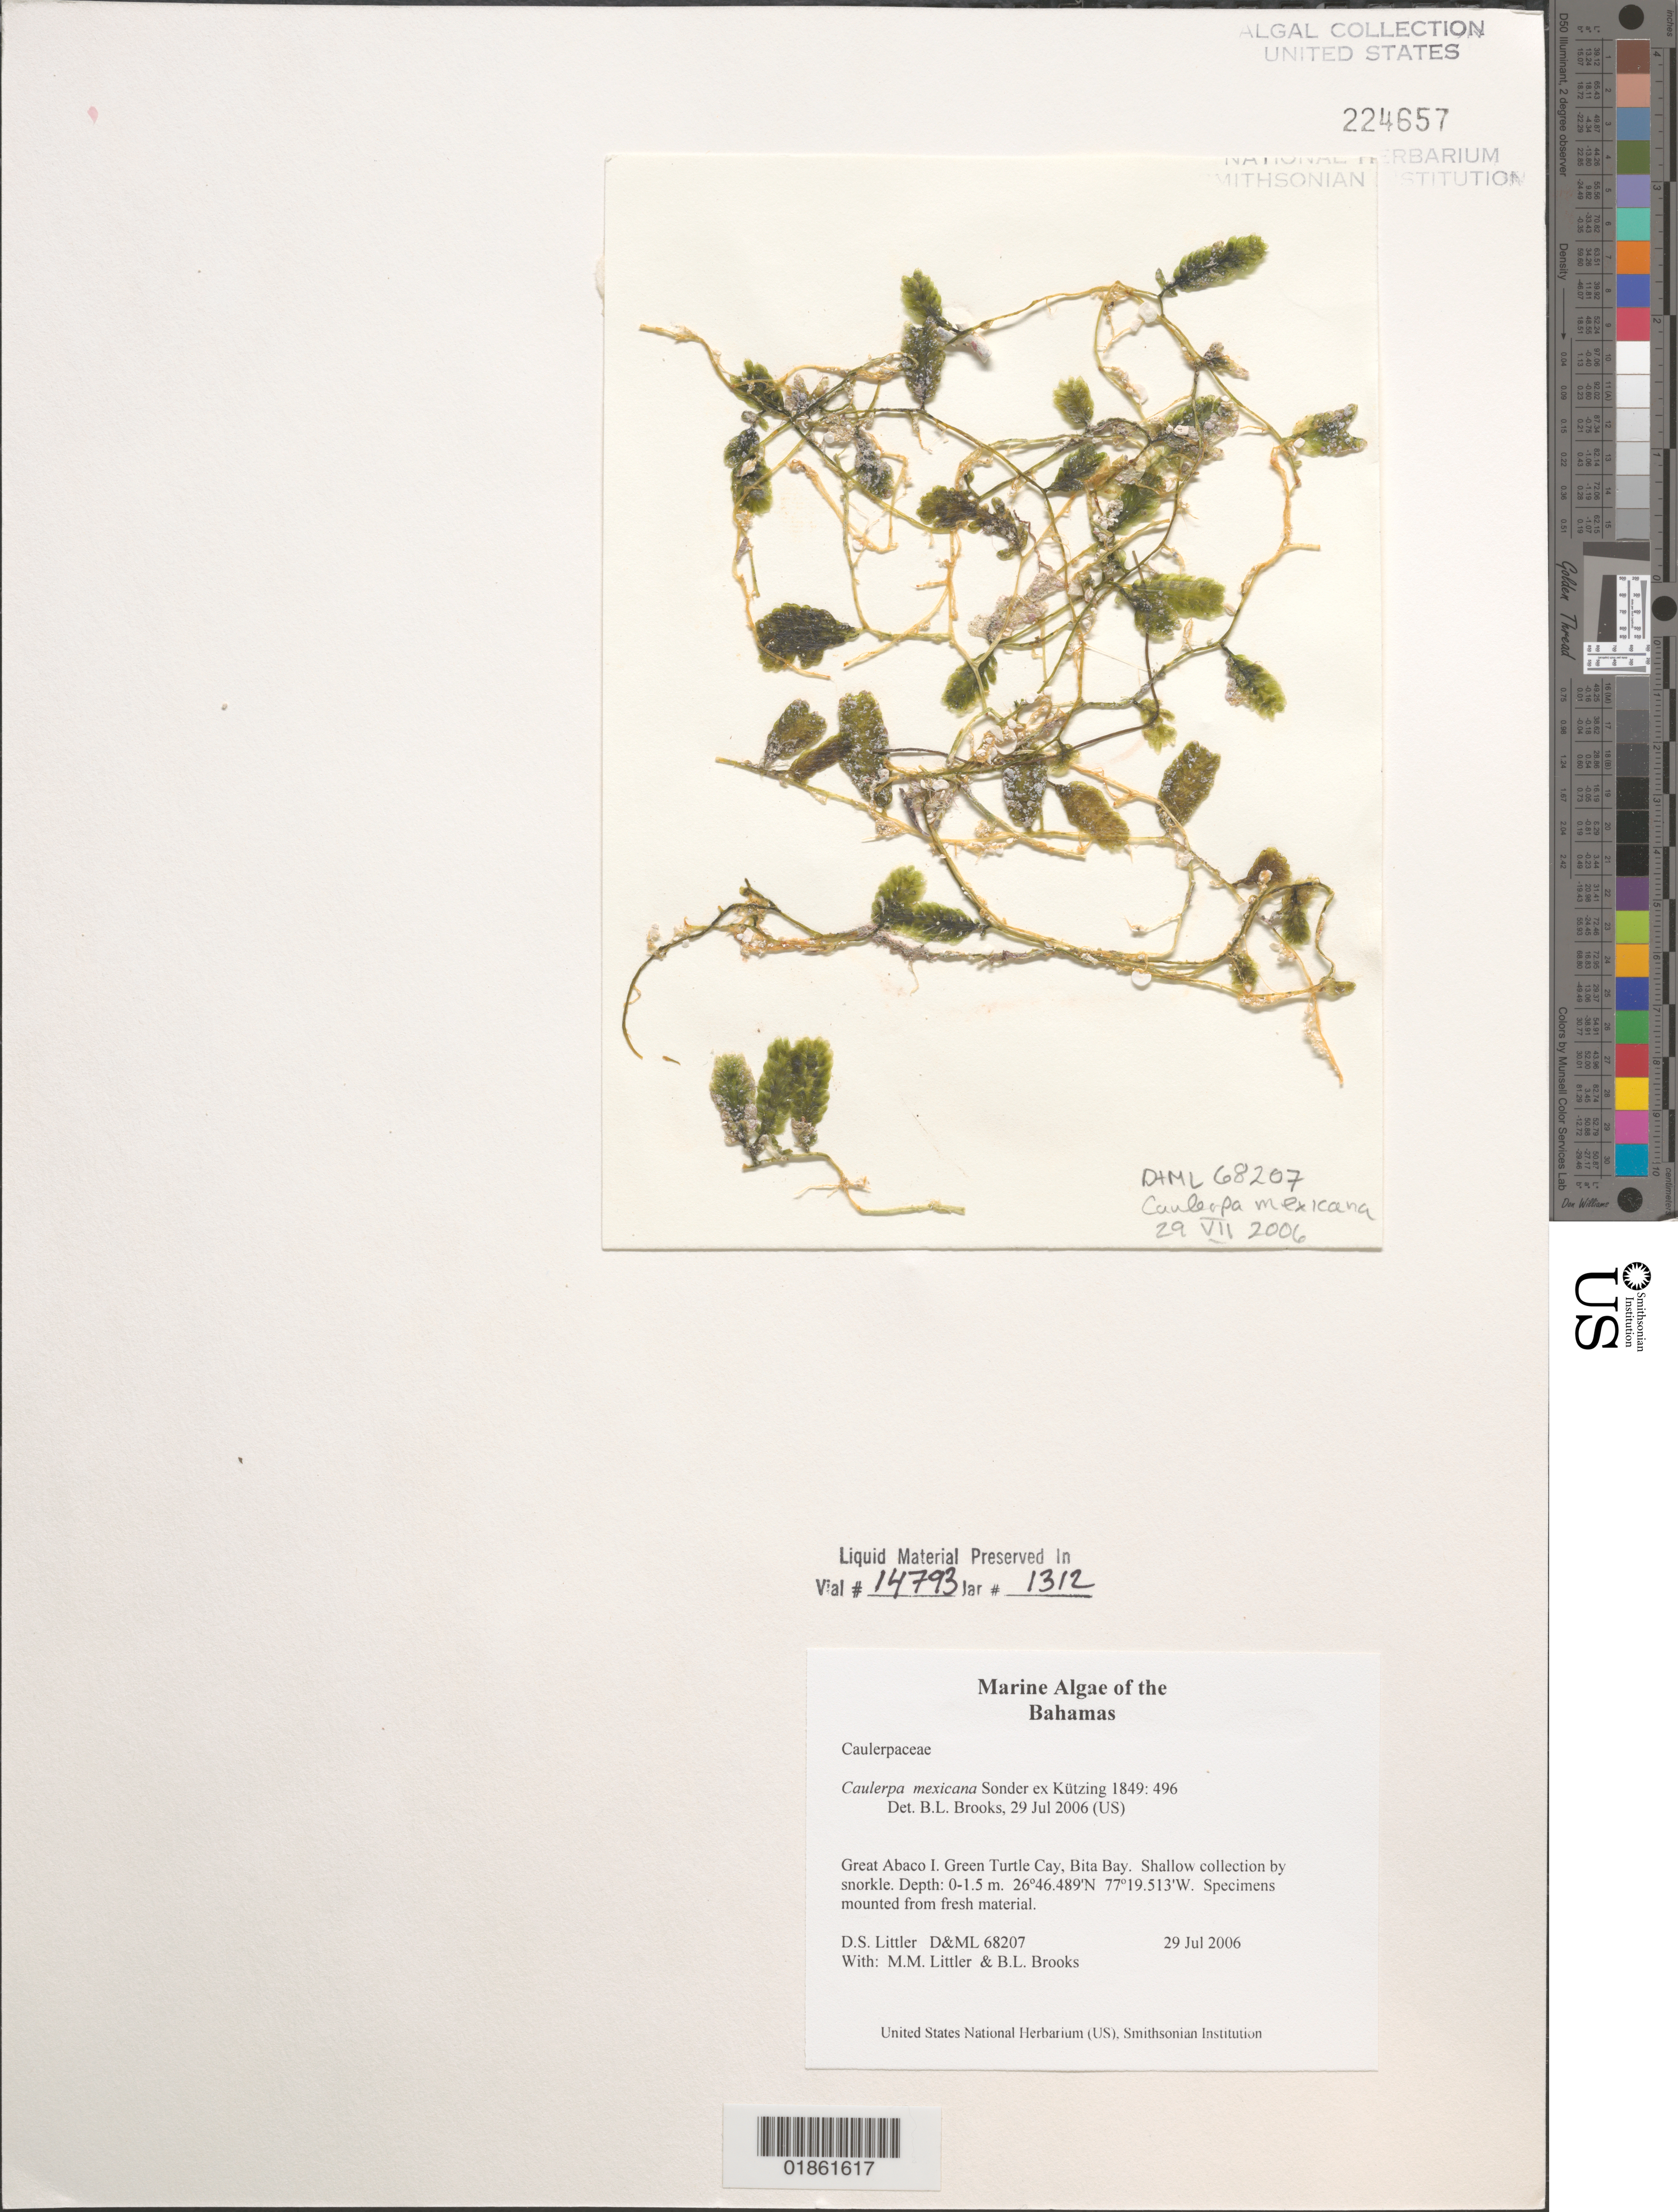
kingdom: Plantae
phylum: Chlorophyta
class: Ulvophyceae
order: Bryopsidales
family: Caulerpaceae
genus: Caulerpa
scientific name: Caulerpa mexicana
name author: Sond. ex Kütz.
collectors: M. M. Littler, D. S. Littler & B. Brooks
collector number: D&ML 68207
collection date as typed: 29 Jul 2006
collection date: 2006-07-29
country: Bahamas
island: Green Turtle Cay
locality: Bita Bay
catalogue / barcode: US 224657